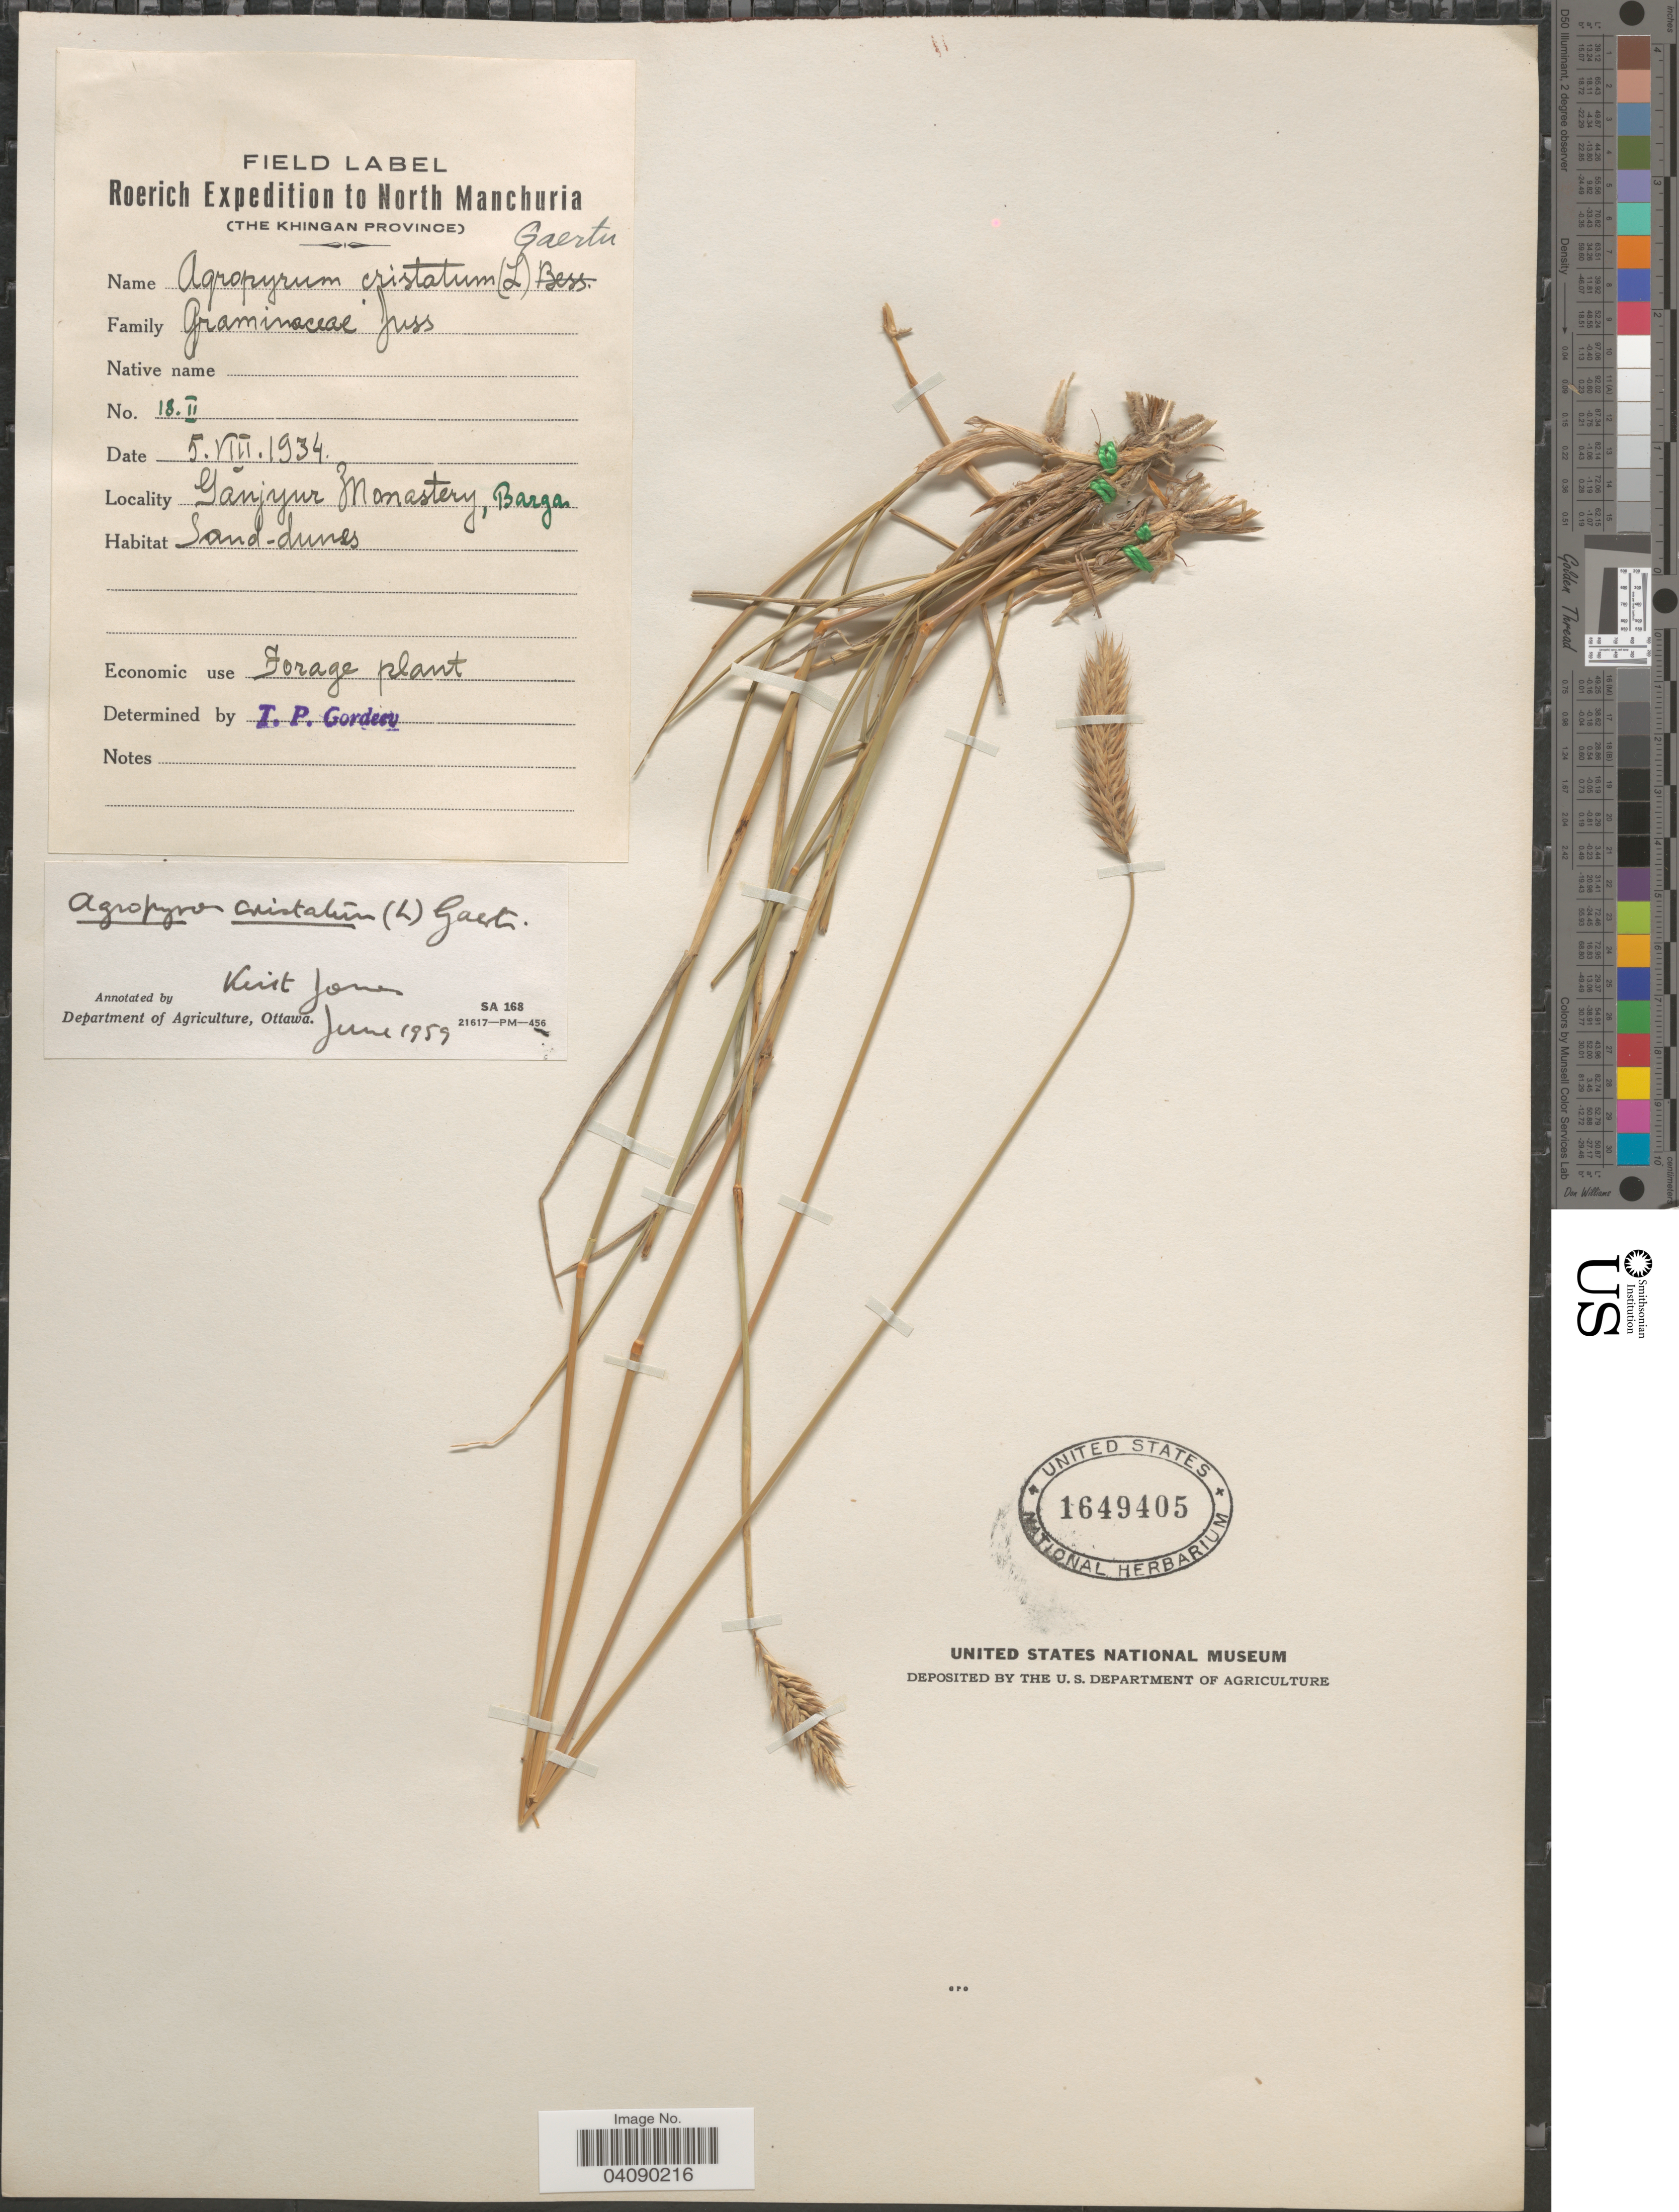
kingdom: Plantae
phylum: Tracheophyta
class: Liliopsida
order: Poales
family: Poaceae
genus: Agropyron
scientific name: Agropyron cristatum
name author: (L.) Gaertn.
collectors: Roerich Expedition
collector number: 18.II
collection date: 1934-08-05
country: China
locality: To North Manchuria (The Khingan Province). Ganjyur Monastery, Barga. Sand-dunes.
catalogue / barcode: US 1649405